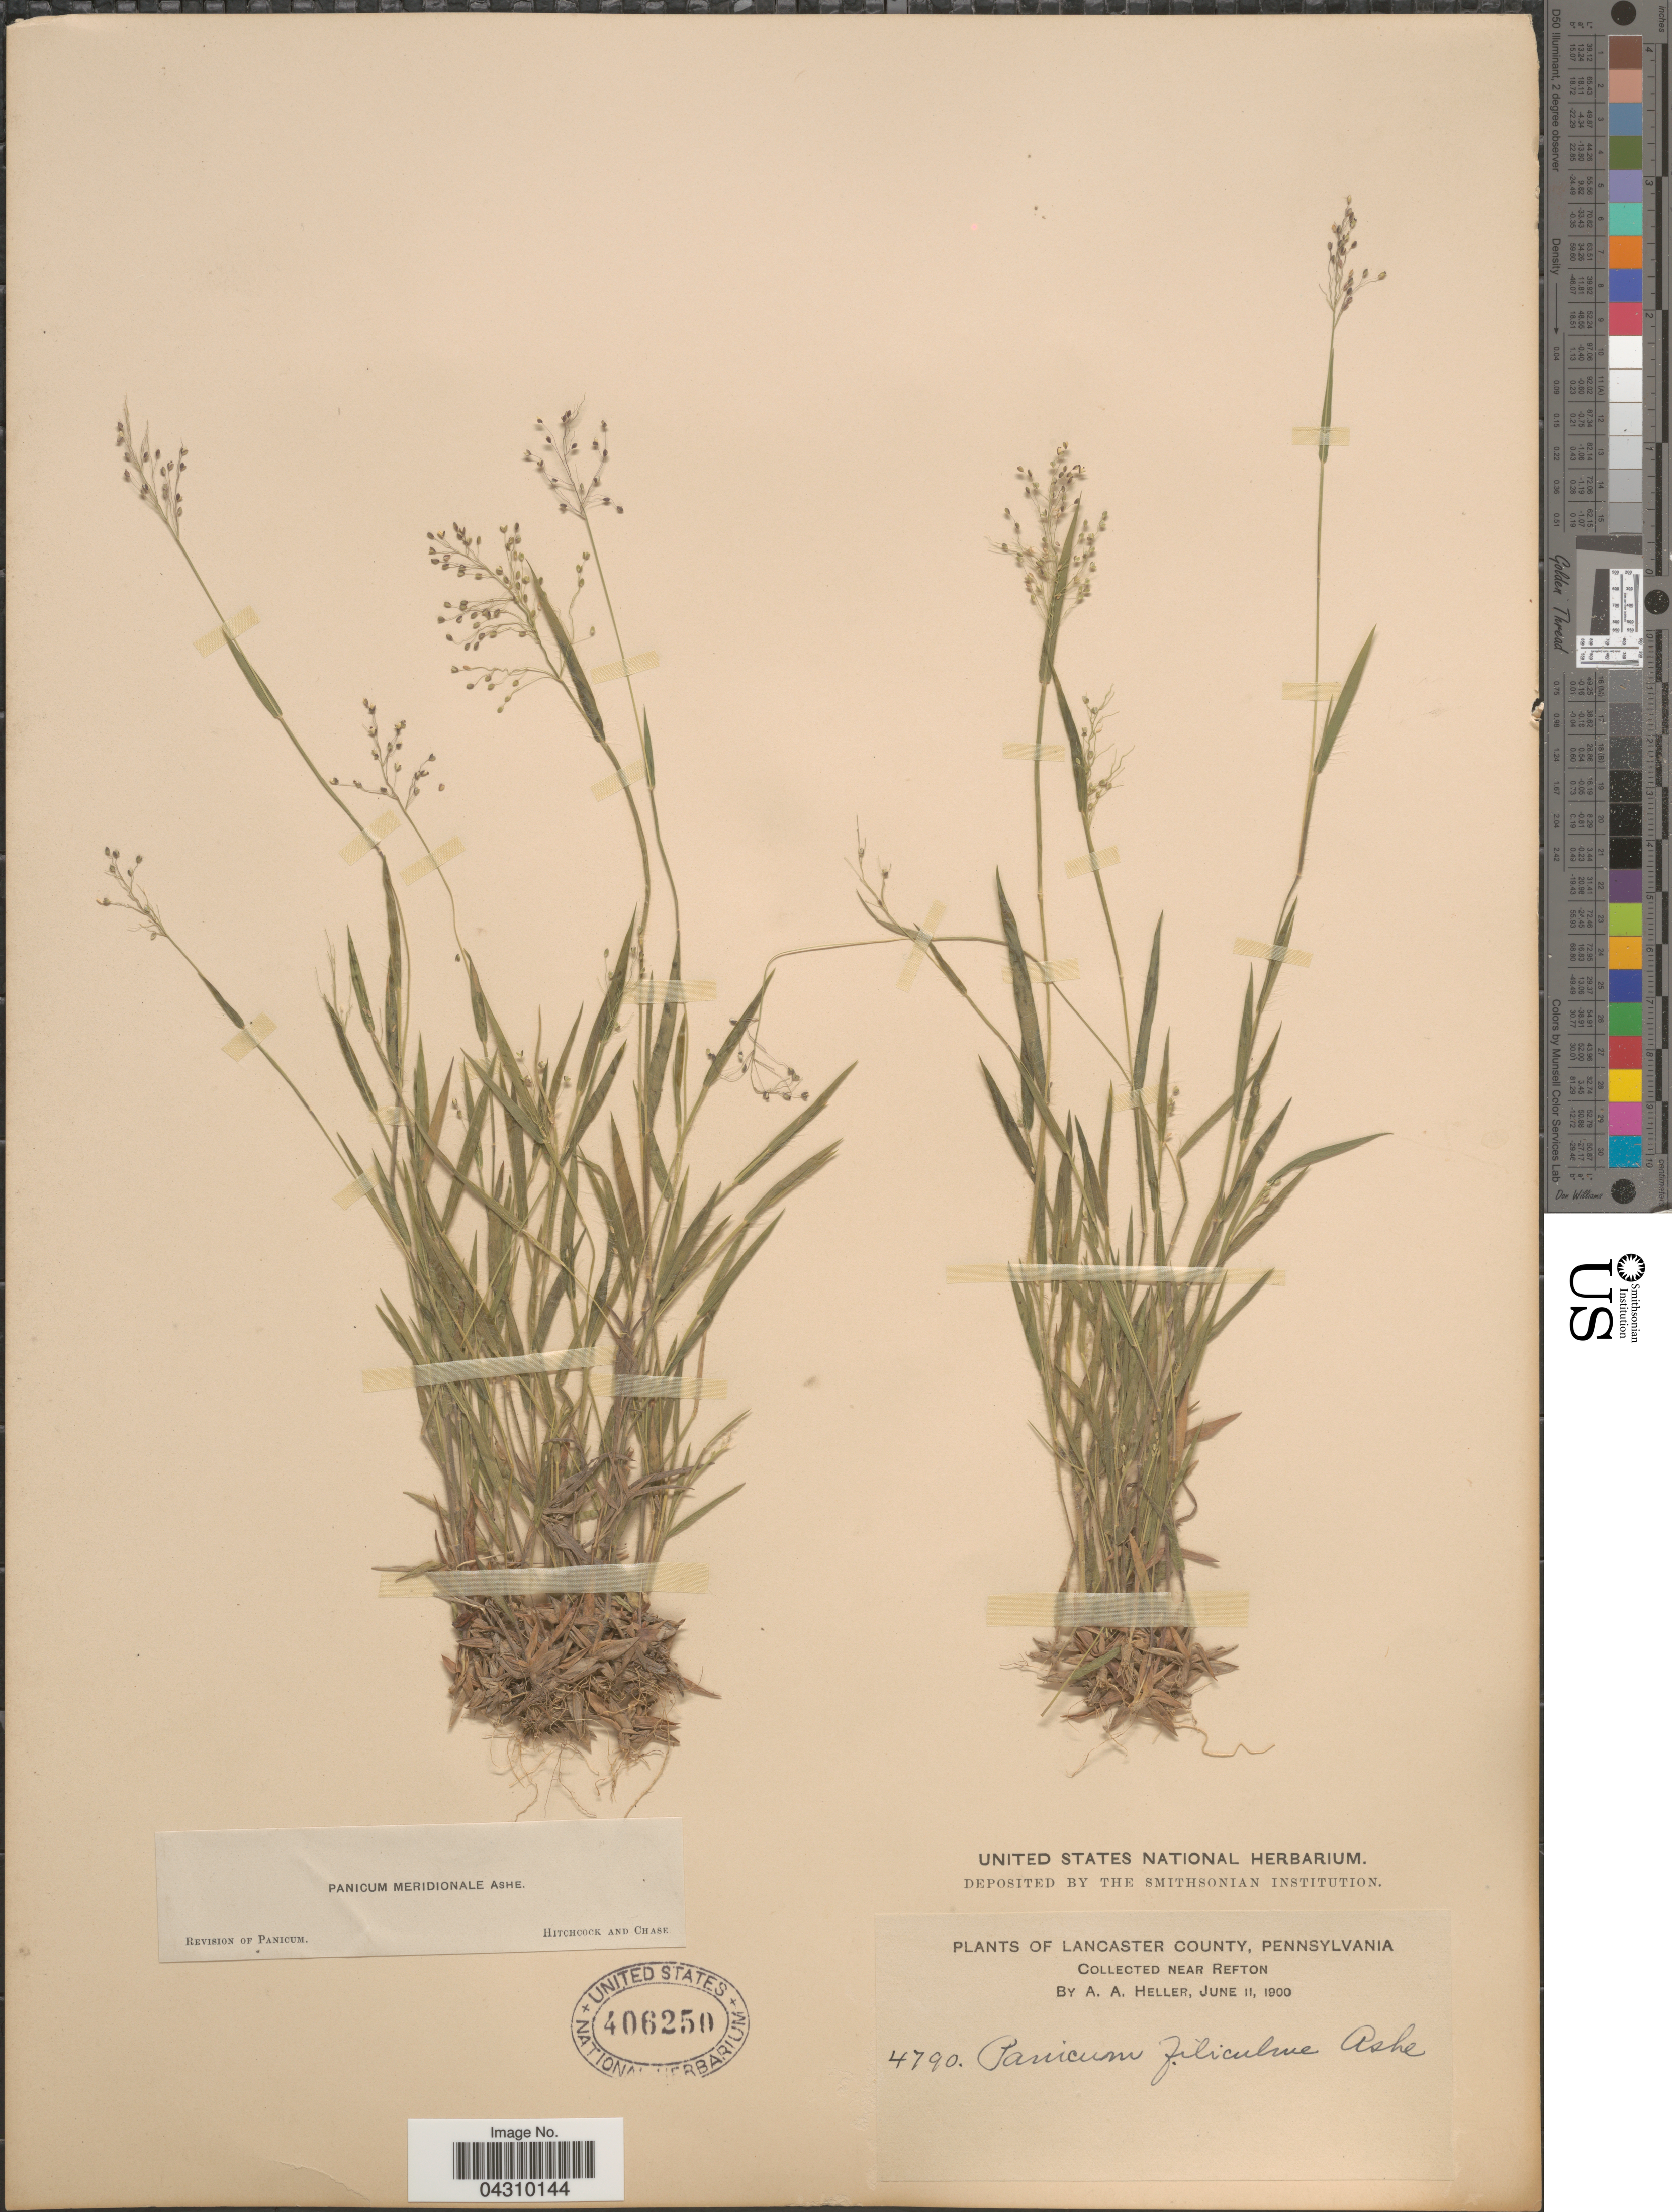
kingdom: Plantae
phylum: Tracheophyta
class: Liliopsida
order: Poales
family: Poaceae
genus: Dichanthelium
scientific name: Dichanthelium acuminatum var. acuminatum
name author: (Sw.) Gould & C.A. Clark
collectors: A. A. Heller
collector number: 4790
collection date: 1900-06-11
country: United States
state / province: Pennsylvania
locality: Lancaster County. Near Refton.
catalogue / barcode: US 406250